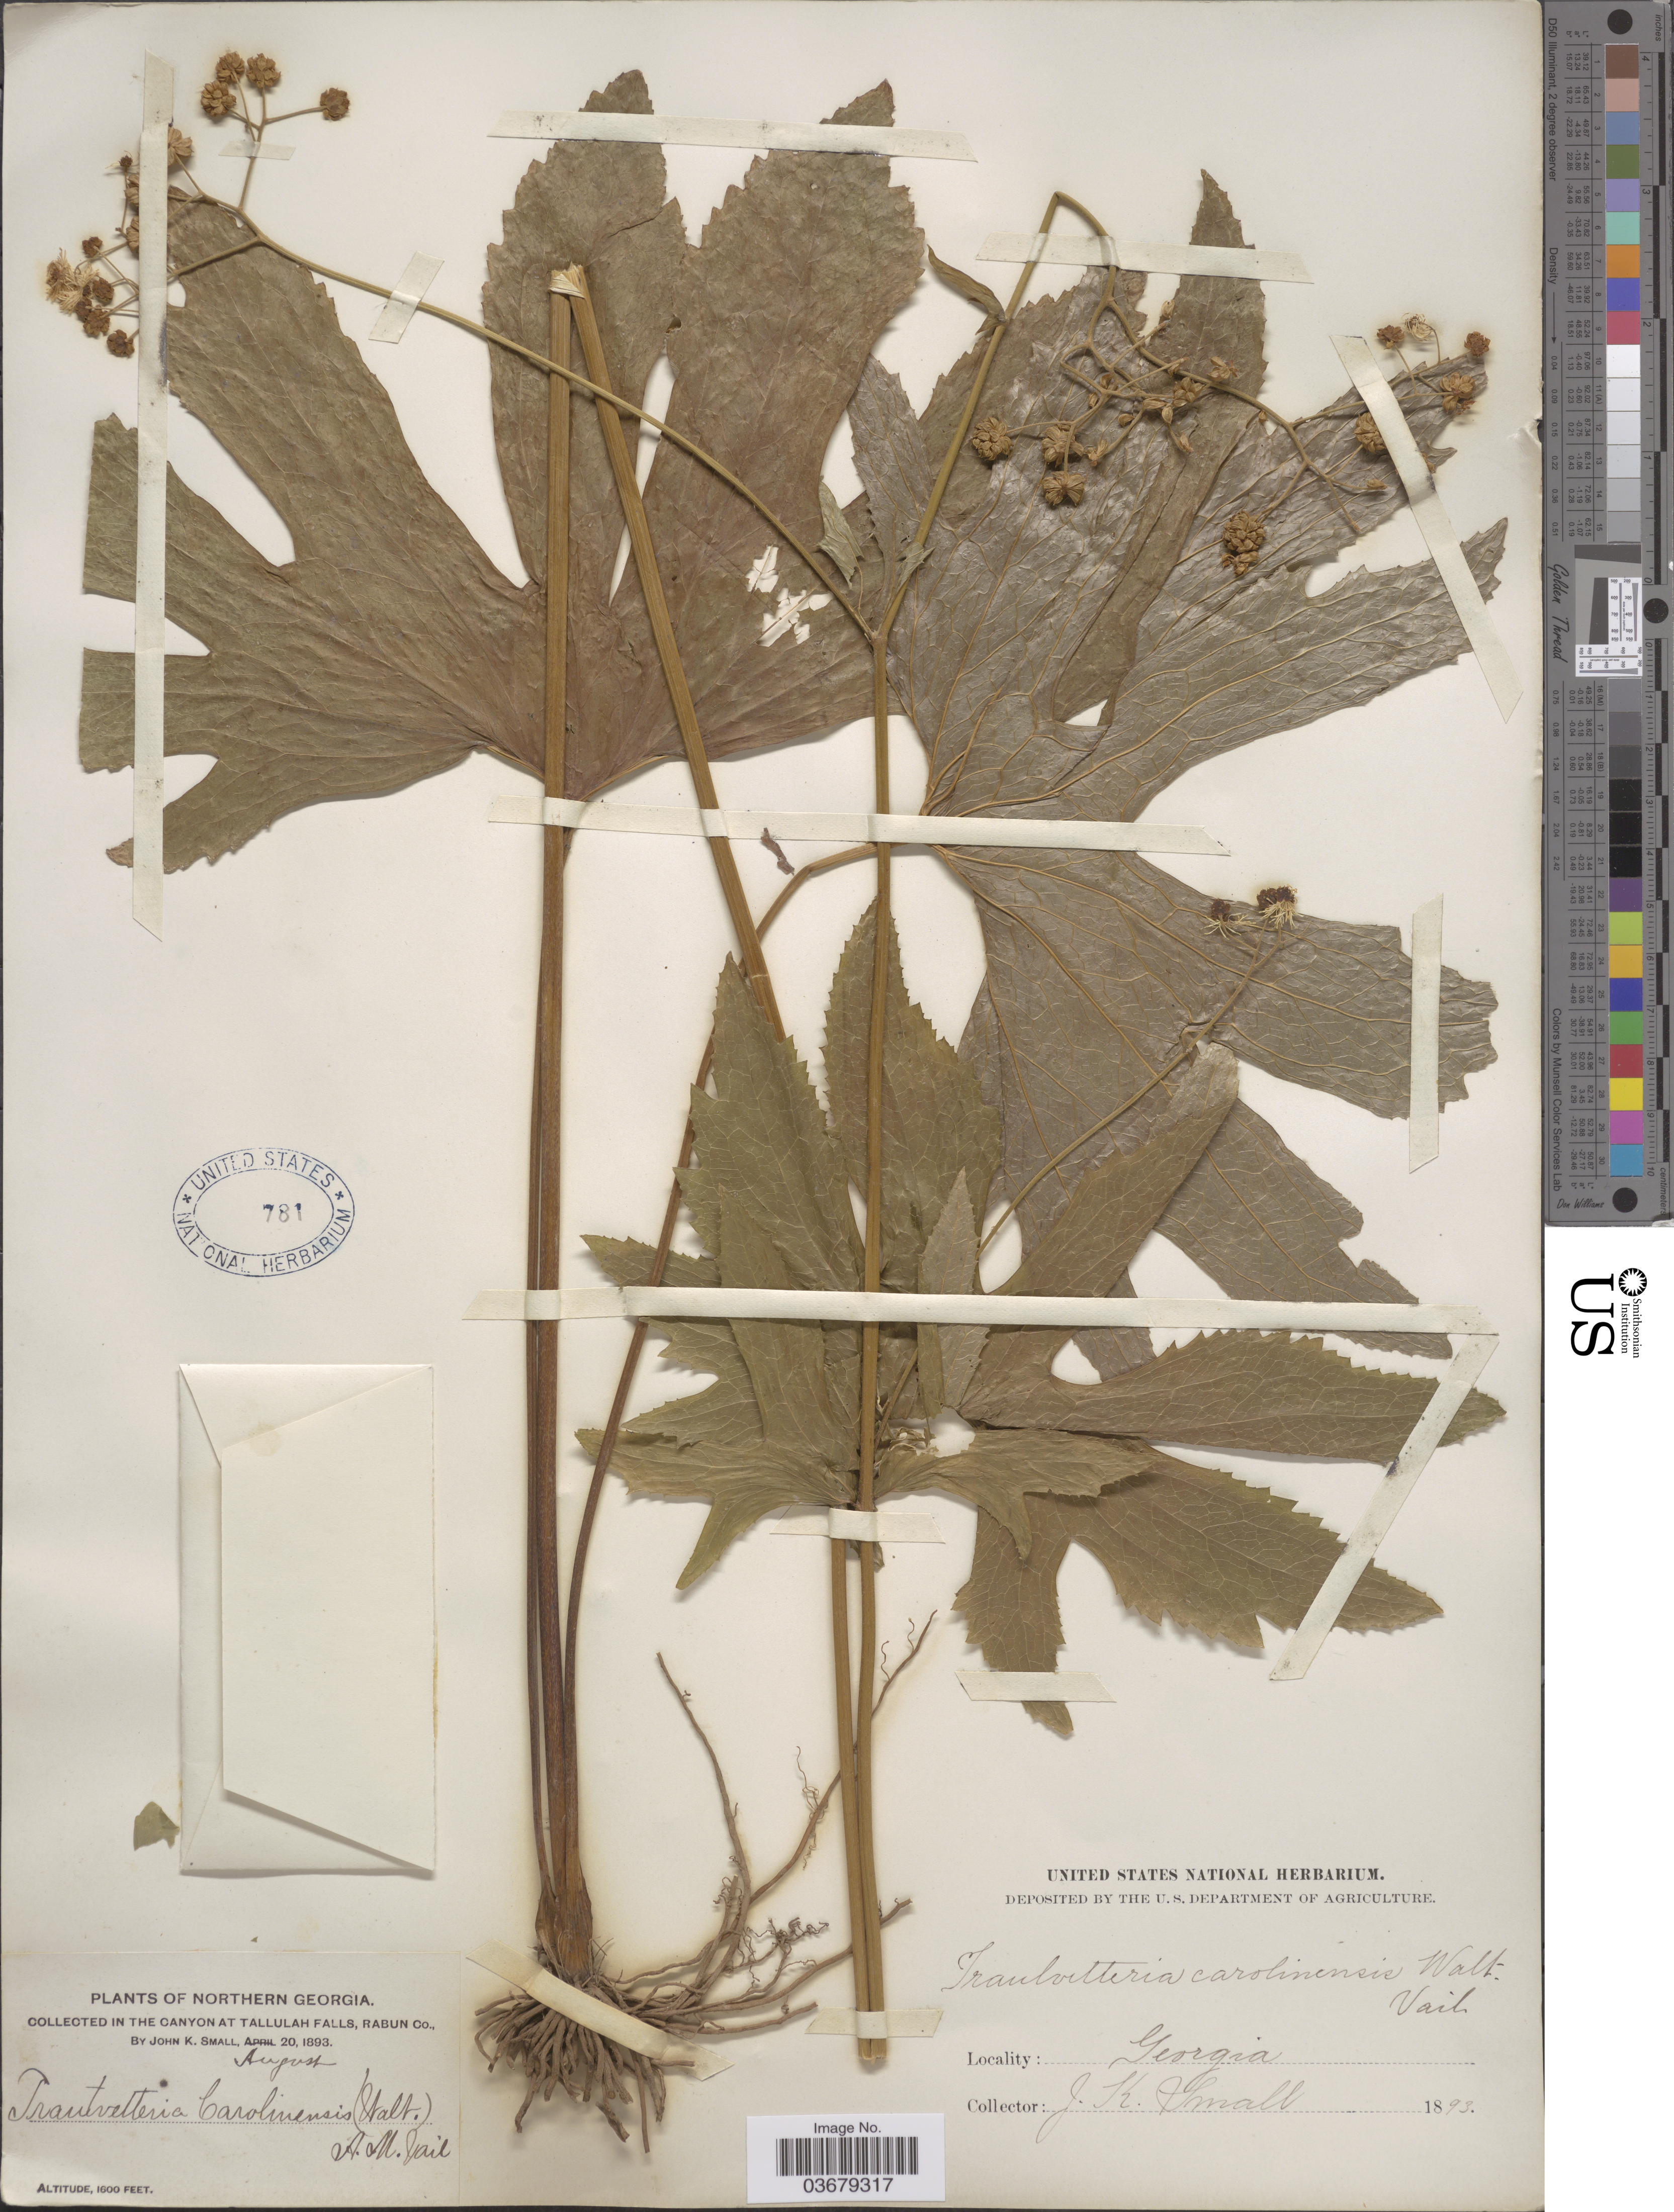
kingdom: Plantae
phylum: Tracheophyta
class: Magnoliopsida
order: Ranunculales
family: Ranunculaceae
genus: Trautvetteria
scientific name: Trautvetteria caroliniensis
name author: (Walter) Vail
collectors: J. K. Small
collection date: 1893-08-20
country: United States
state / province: Georgia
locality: Northern Georgia. In the canyon at Tallulah Falls, Rabun Co.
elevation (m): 488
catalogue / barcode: US 781